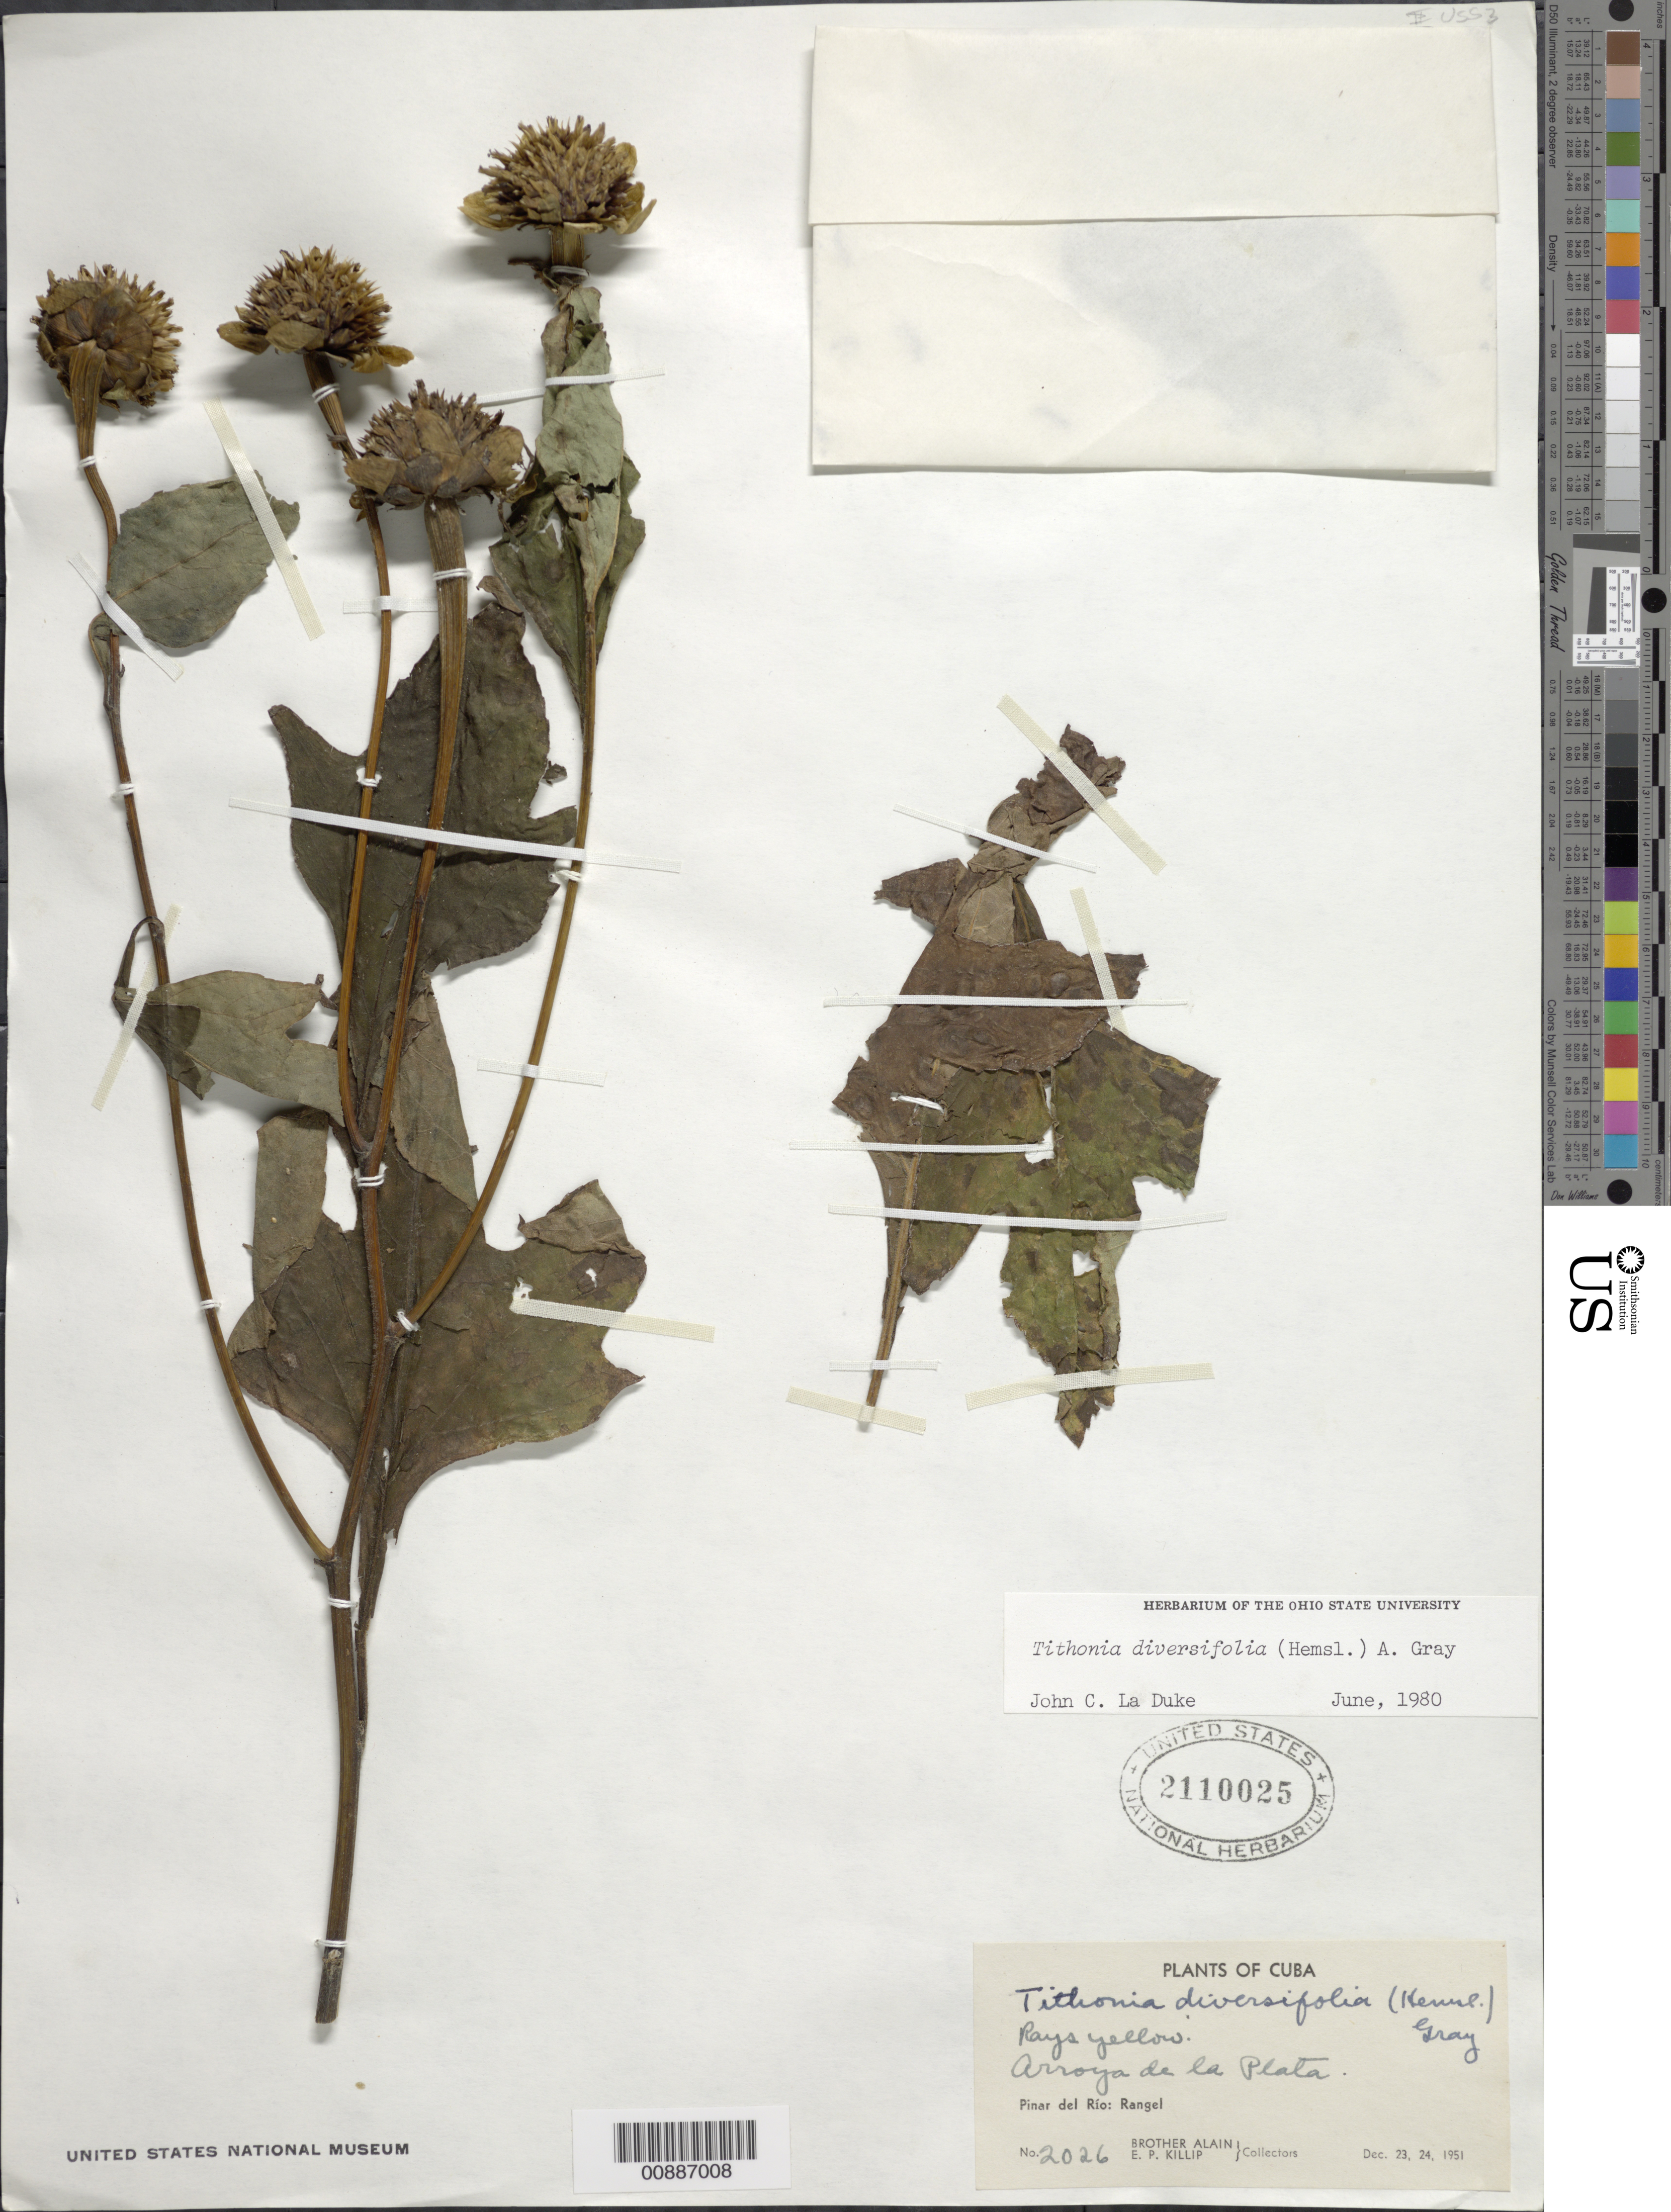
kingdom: Plantae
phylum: Tracheophyta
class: Magnoliopsida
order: Asterales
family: Asteraceae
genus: Tithonia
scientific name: Tithonia diversifolia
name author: (Hemsl.) A. Gray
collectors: A. H. Liogier & E. P. Killip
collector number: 2026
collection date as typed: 23 Dec 1951 to 24 Dec 1951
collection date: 1951-12-23/1951-12-24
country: Cuba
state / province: Pinar del Río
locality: Rangel. Arroya de la Plata.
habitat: Near arroya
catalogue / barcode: US 2110025